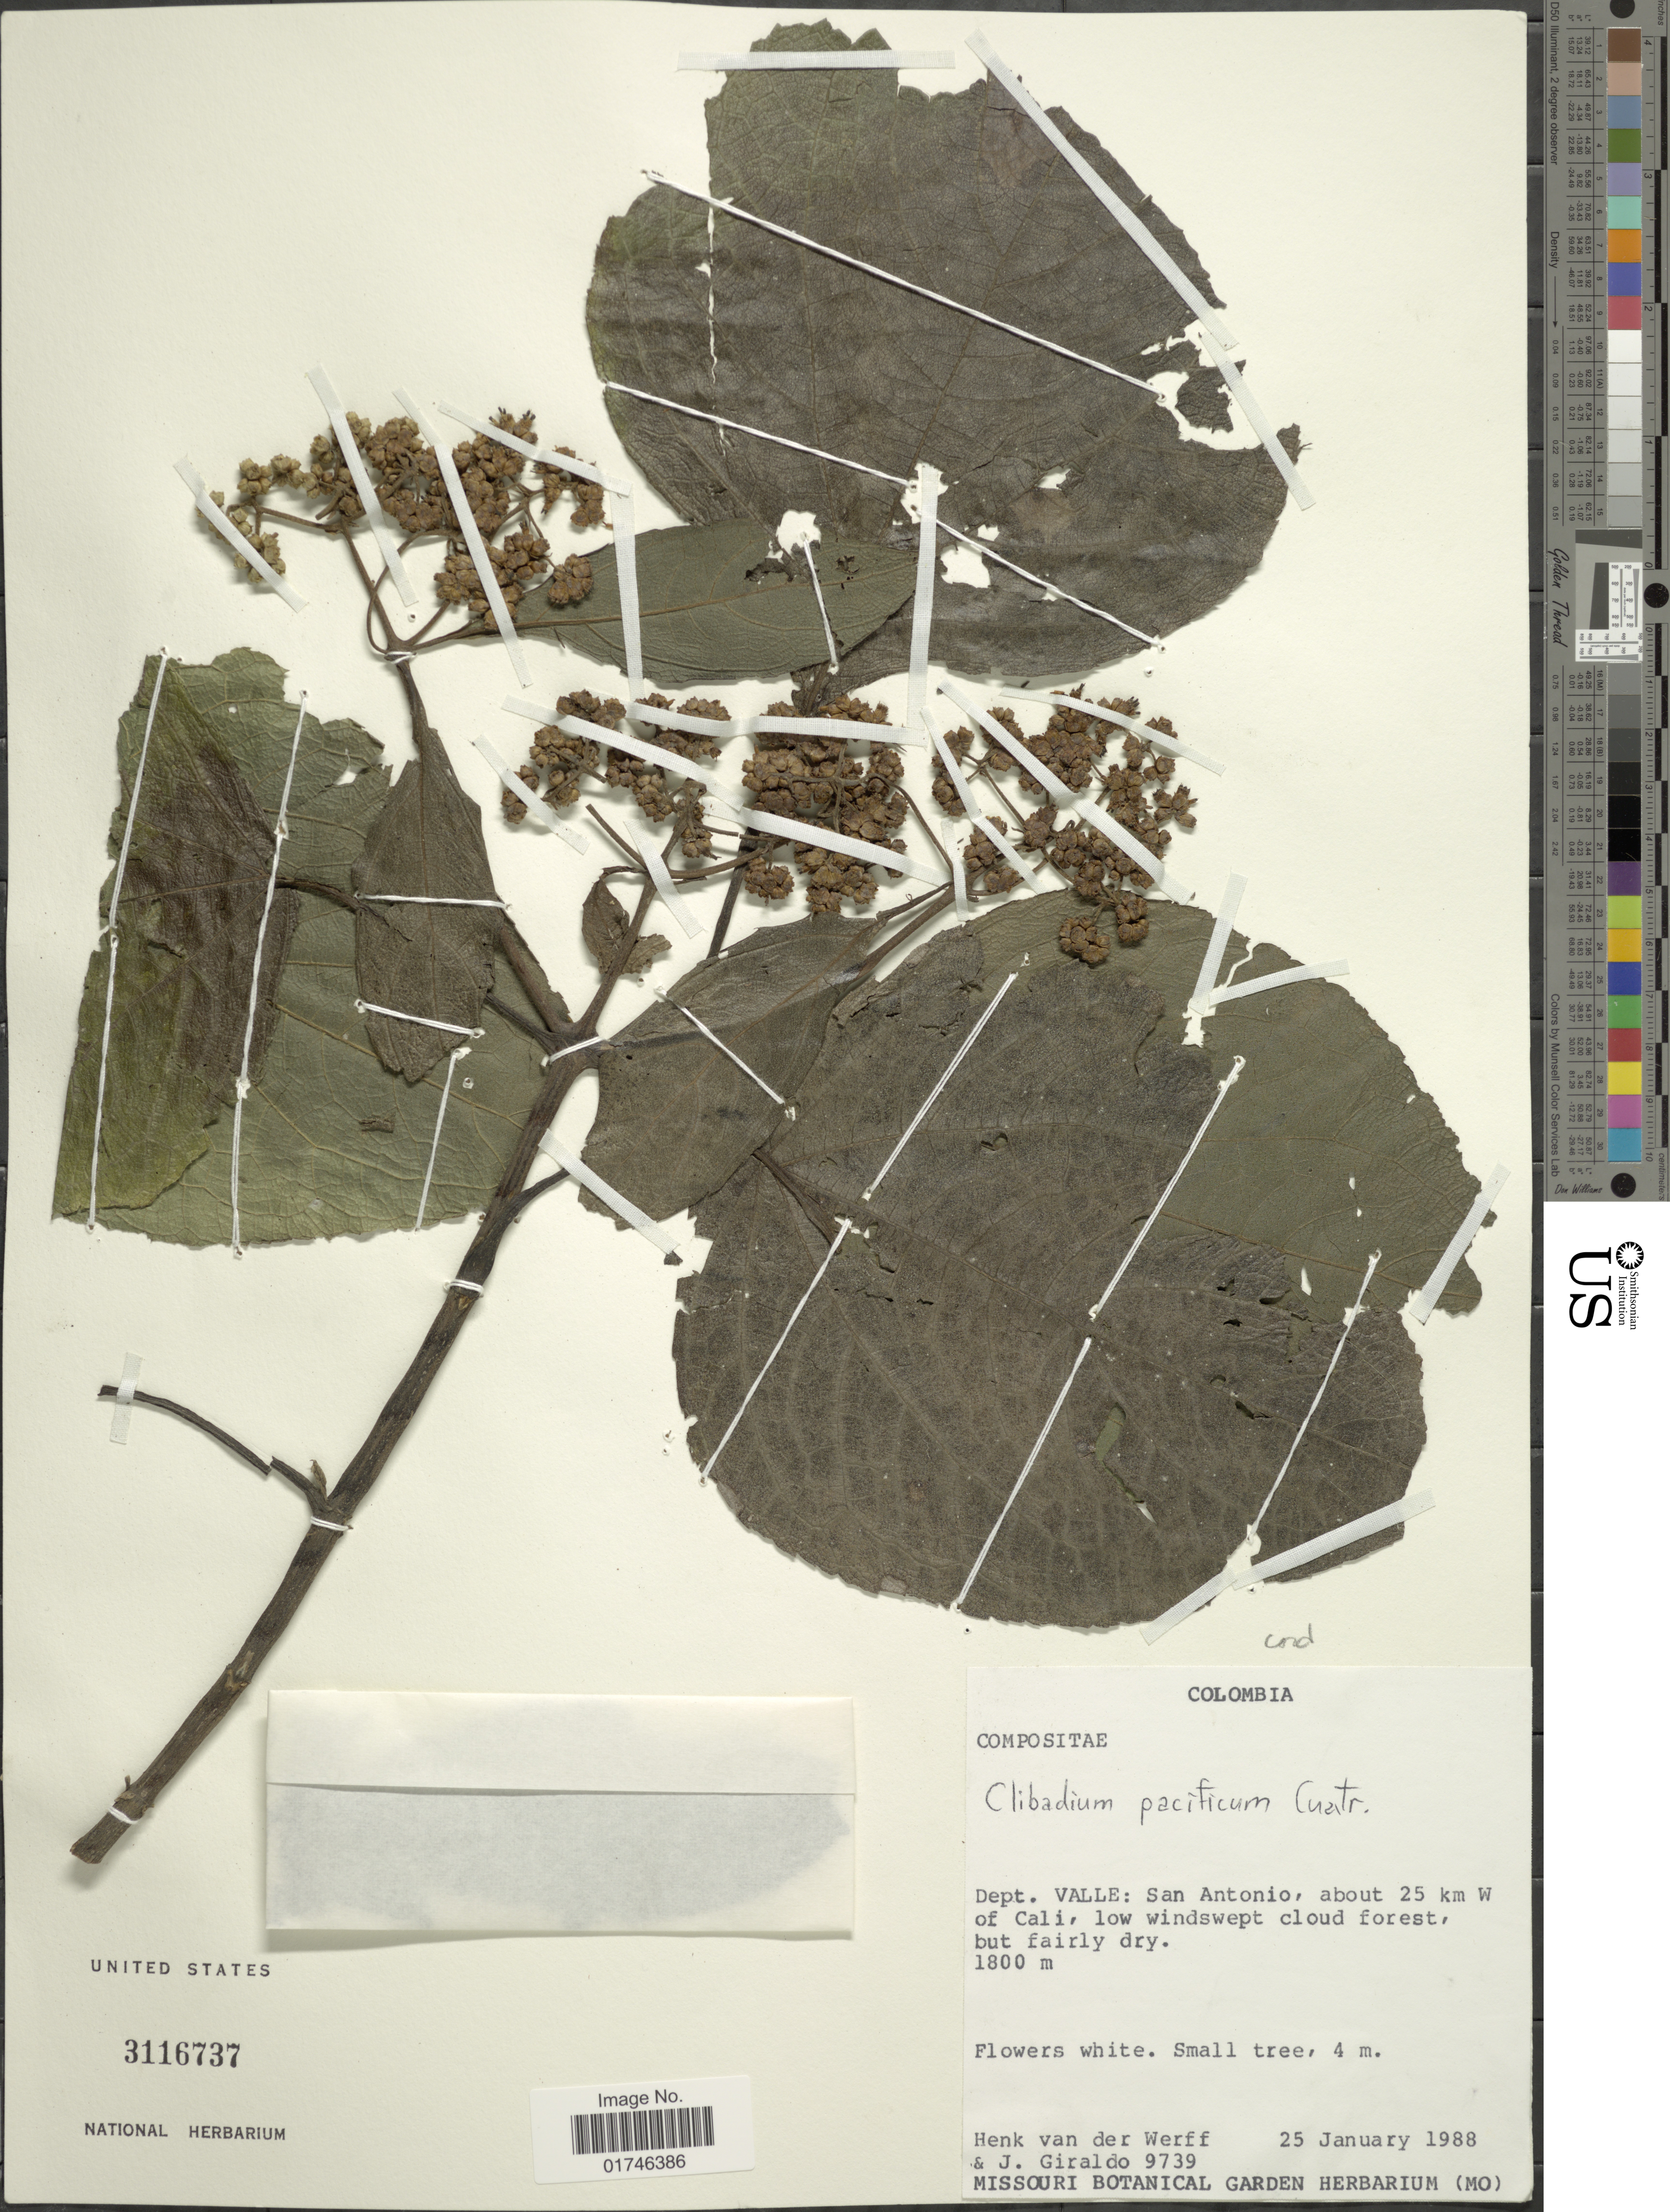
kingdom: Plantae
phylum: Tracheophyta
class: Magnoliopsida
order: Asterales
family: Asteraceae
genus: Clibadium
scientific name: Clibadium cordatum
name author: Cuatrec.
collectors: H. van der Werff & J. Giraldo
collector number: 9739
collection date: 1988-01-25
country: Colombia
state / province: Valle del Cauca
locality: Dept.Valle: San Antonio, about 25 km W of Cali, low windswept cloud forest.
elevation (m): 1800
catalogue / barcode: US 3116737